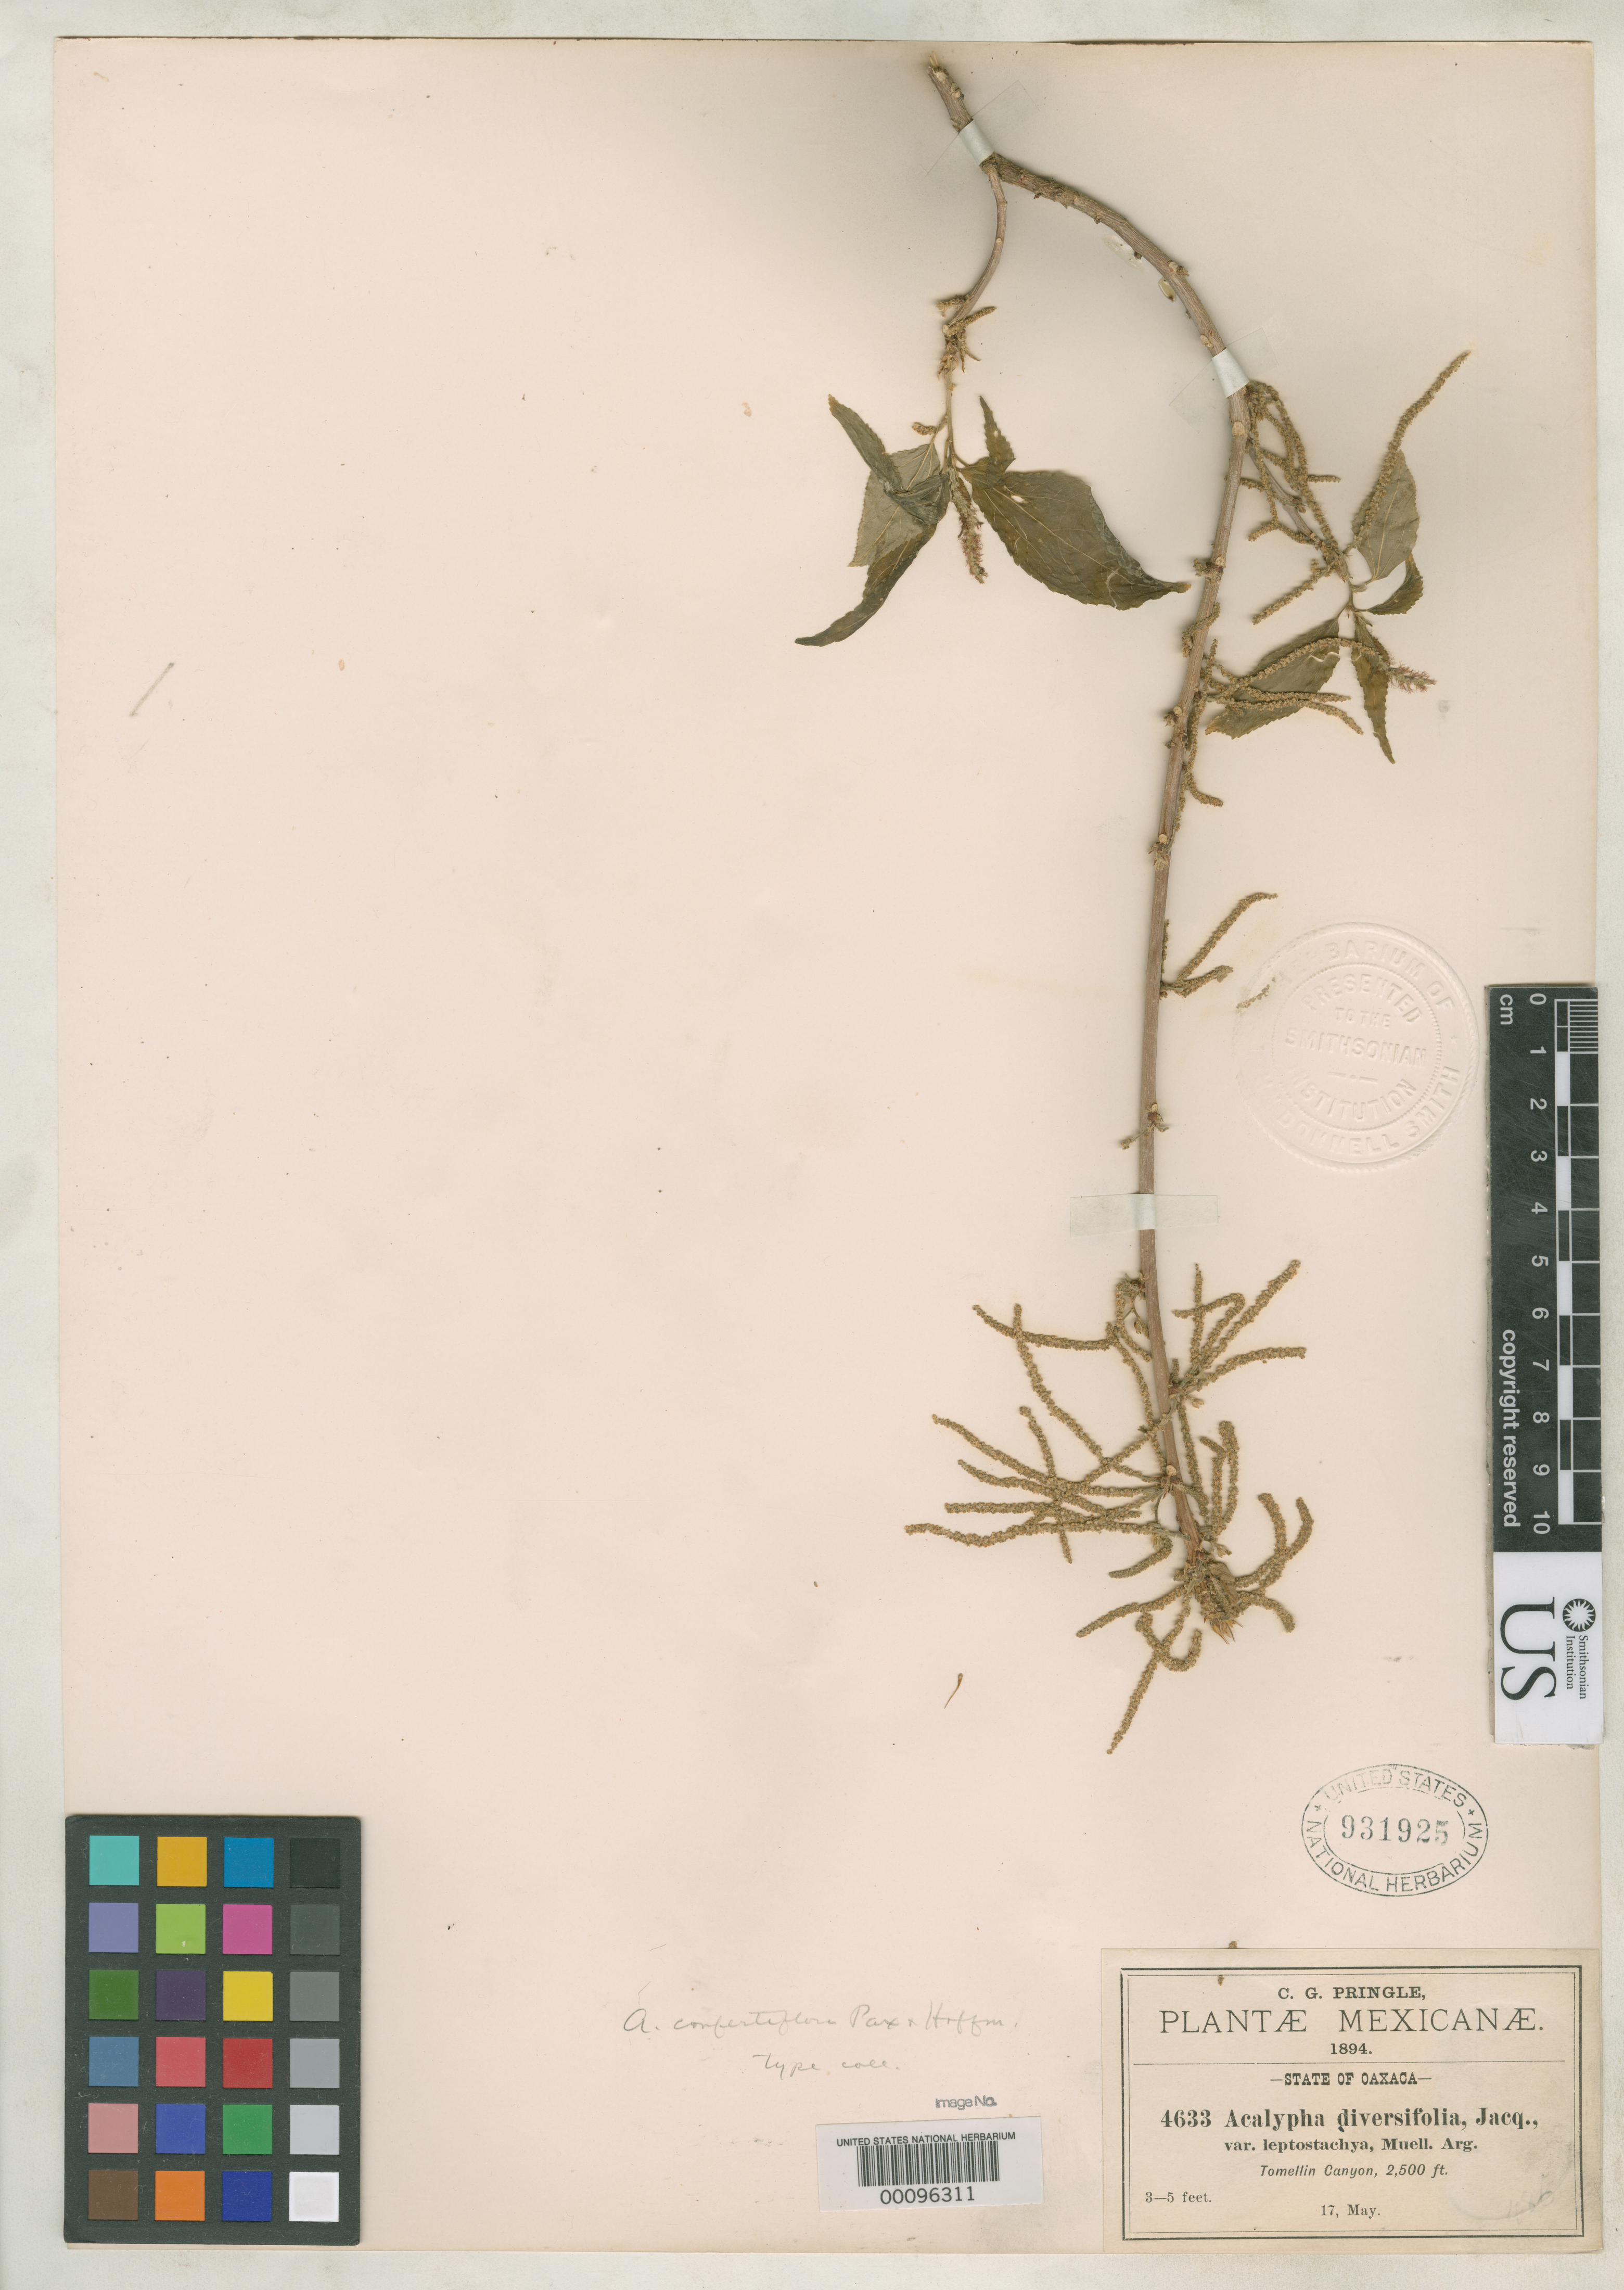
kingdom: Plantae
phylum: Tracheophyta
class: Magnoliopsida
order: Malpighiales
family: Euphorbiaceae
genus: Acalypha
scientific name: Acalypha confertiflora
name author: Pax & K. Hoffm. in Engl.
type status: Isotype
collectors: C. G. Pringle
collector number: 4633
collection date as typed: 17 May 1894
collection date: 1894-05-17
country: Mexico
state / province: Oaxaca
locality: Tomellin Canyon.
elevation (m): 762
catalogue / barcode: US 931925